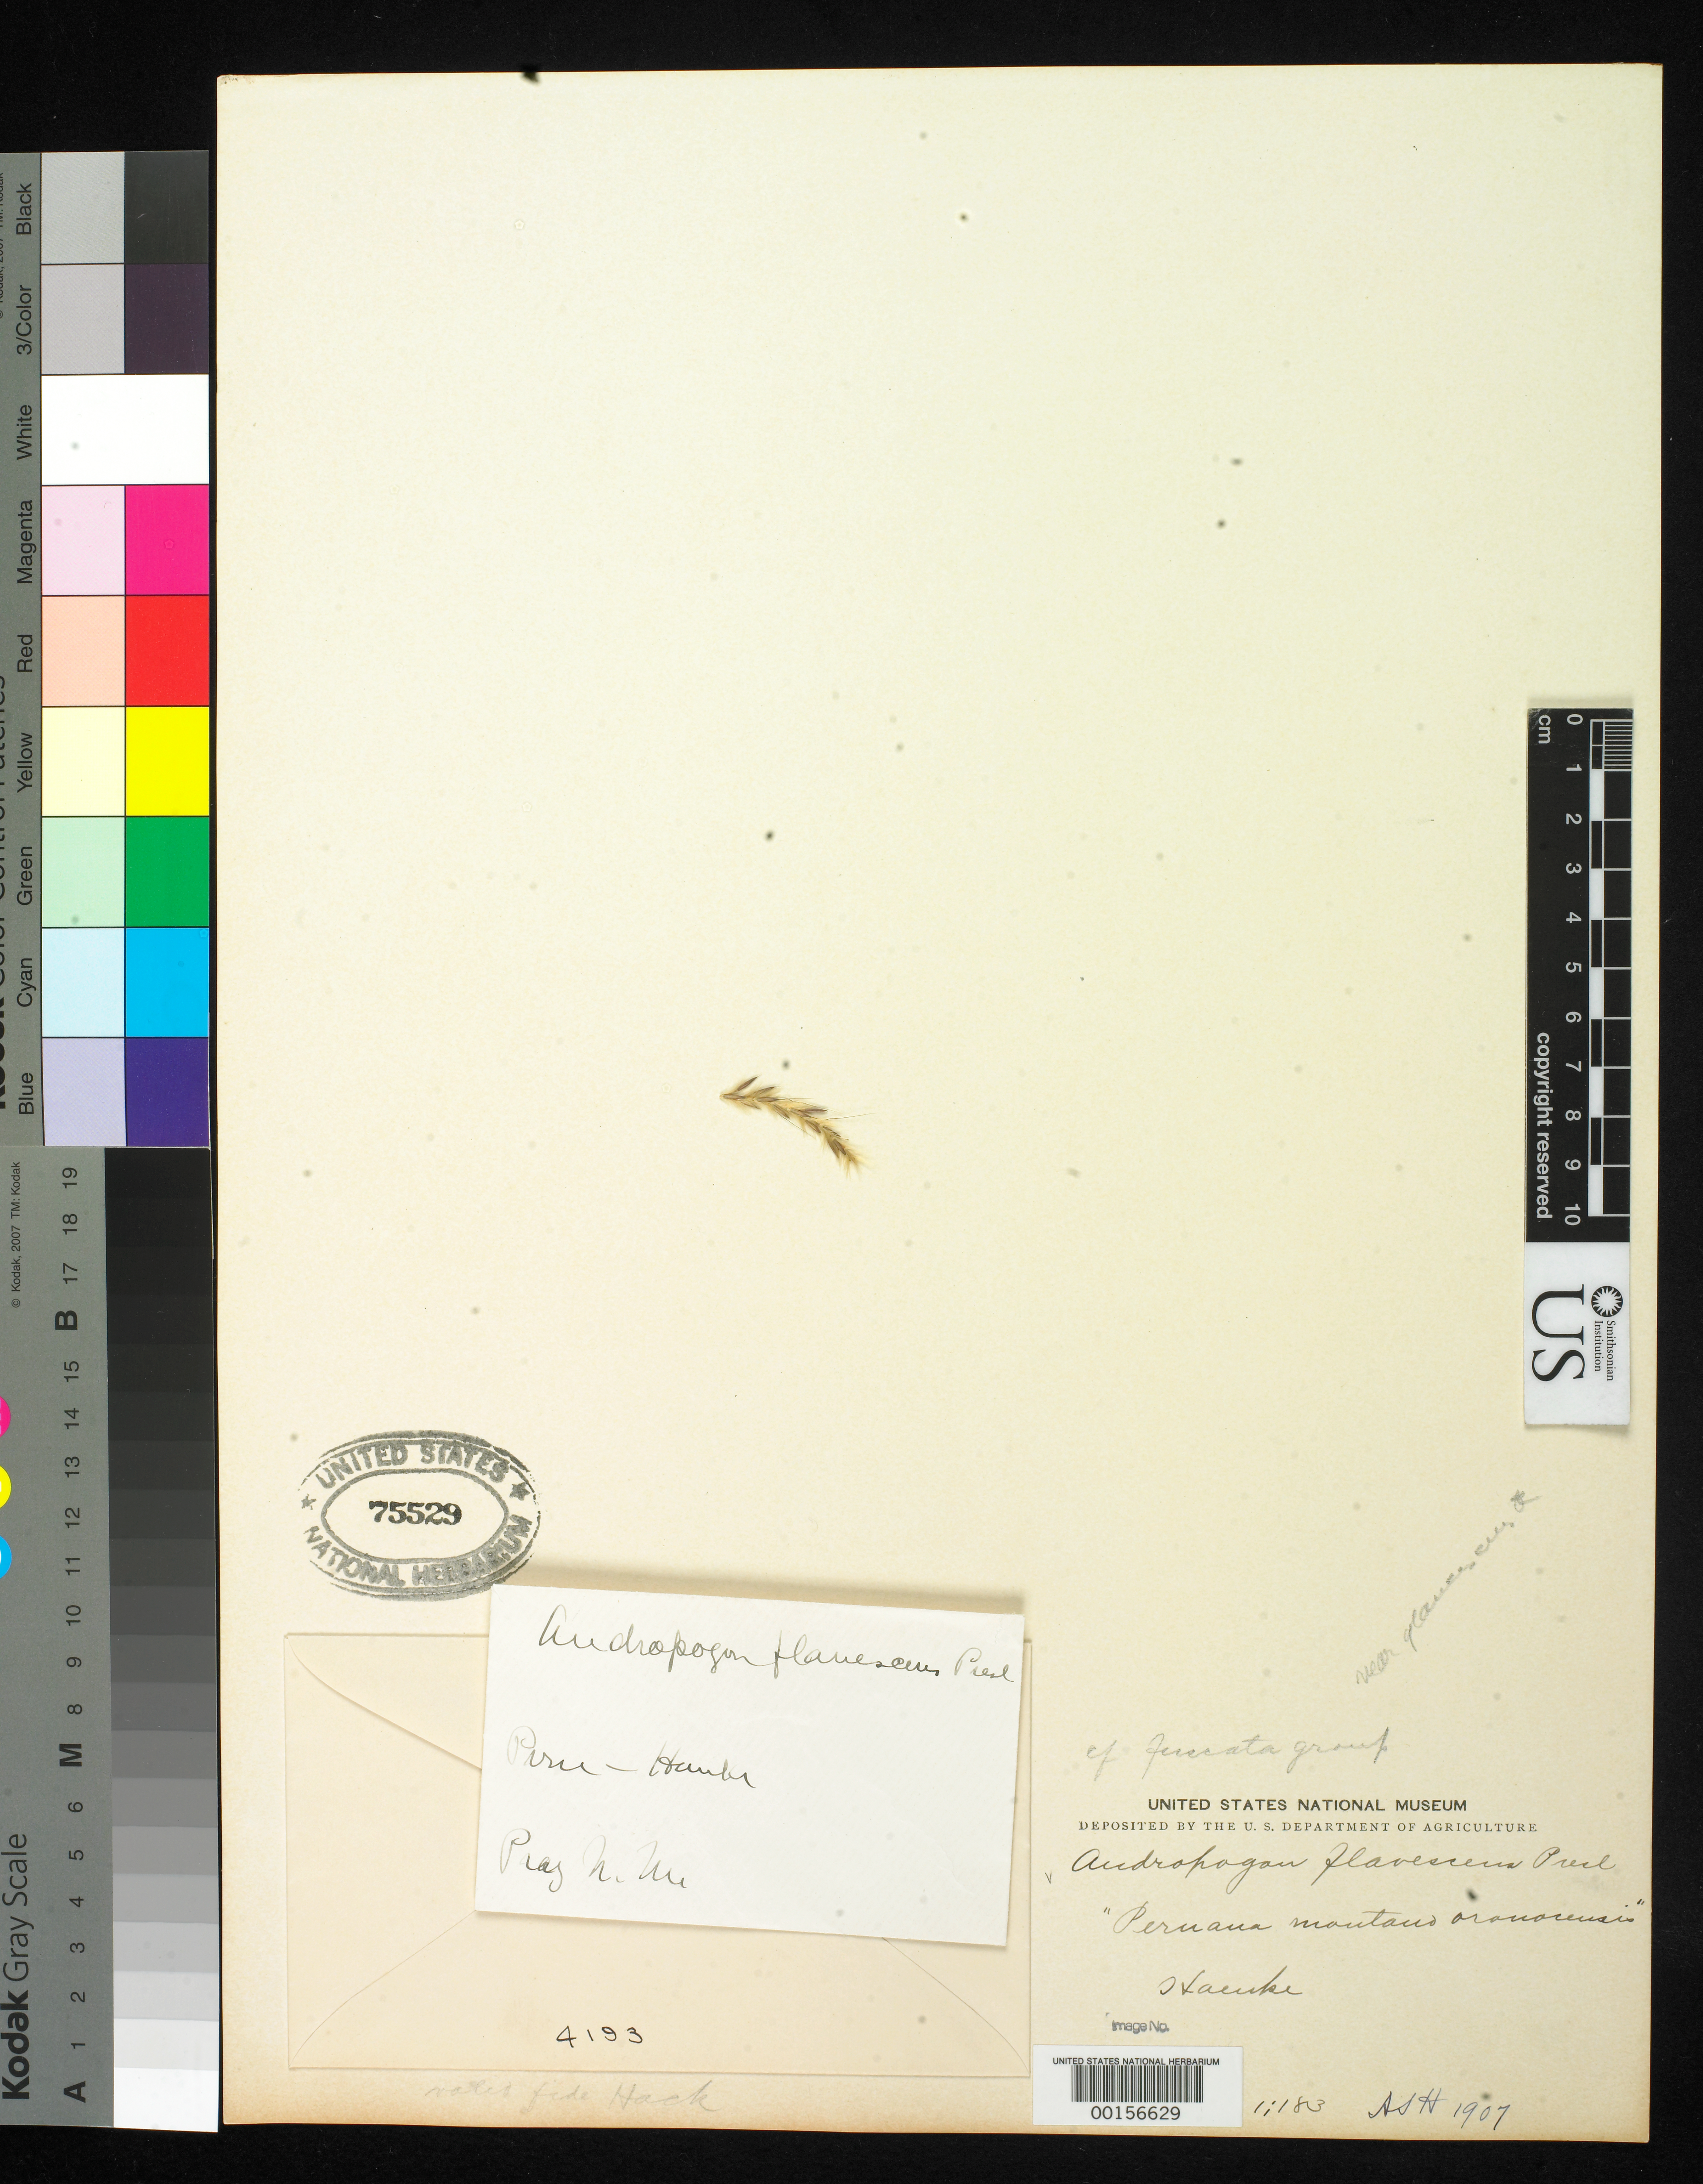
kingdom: Plantae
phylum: Tracheophyta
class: Liliopsida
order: Poales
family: Poaceae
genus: Andropogon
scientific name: Andropogon flavescens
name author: C. Presl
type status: Type Fragment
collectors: T. P. X. Haenke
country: Peru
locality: in montano Huanoccensis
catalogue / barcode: US 75529